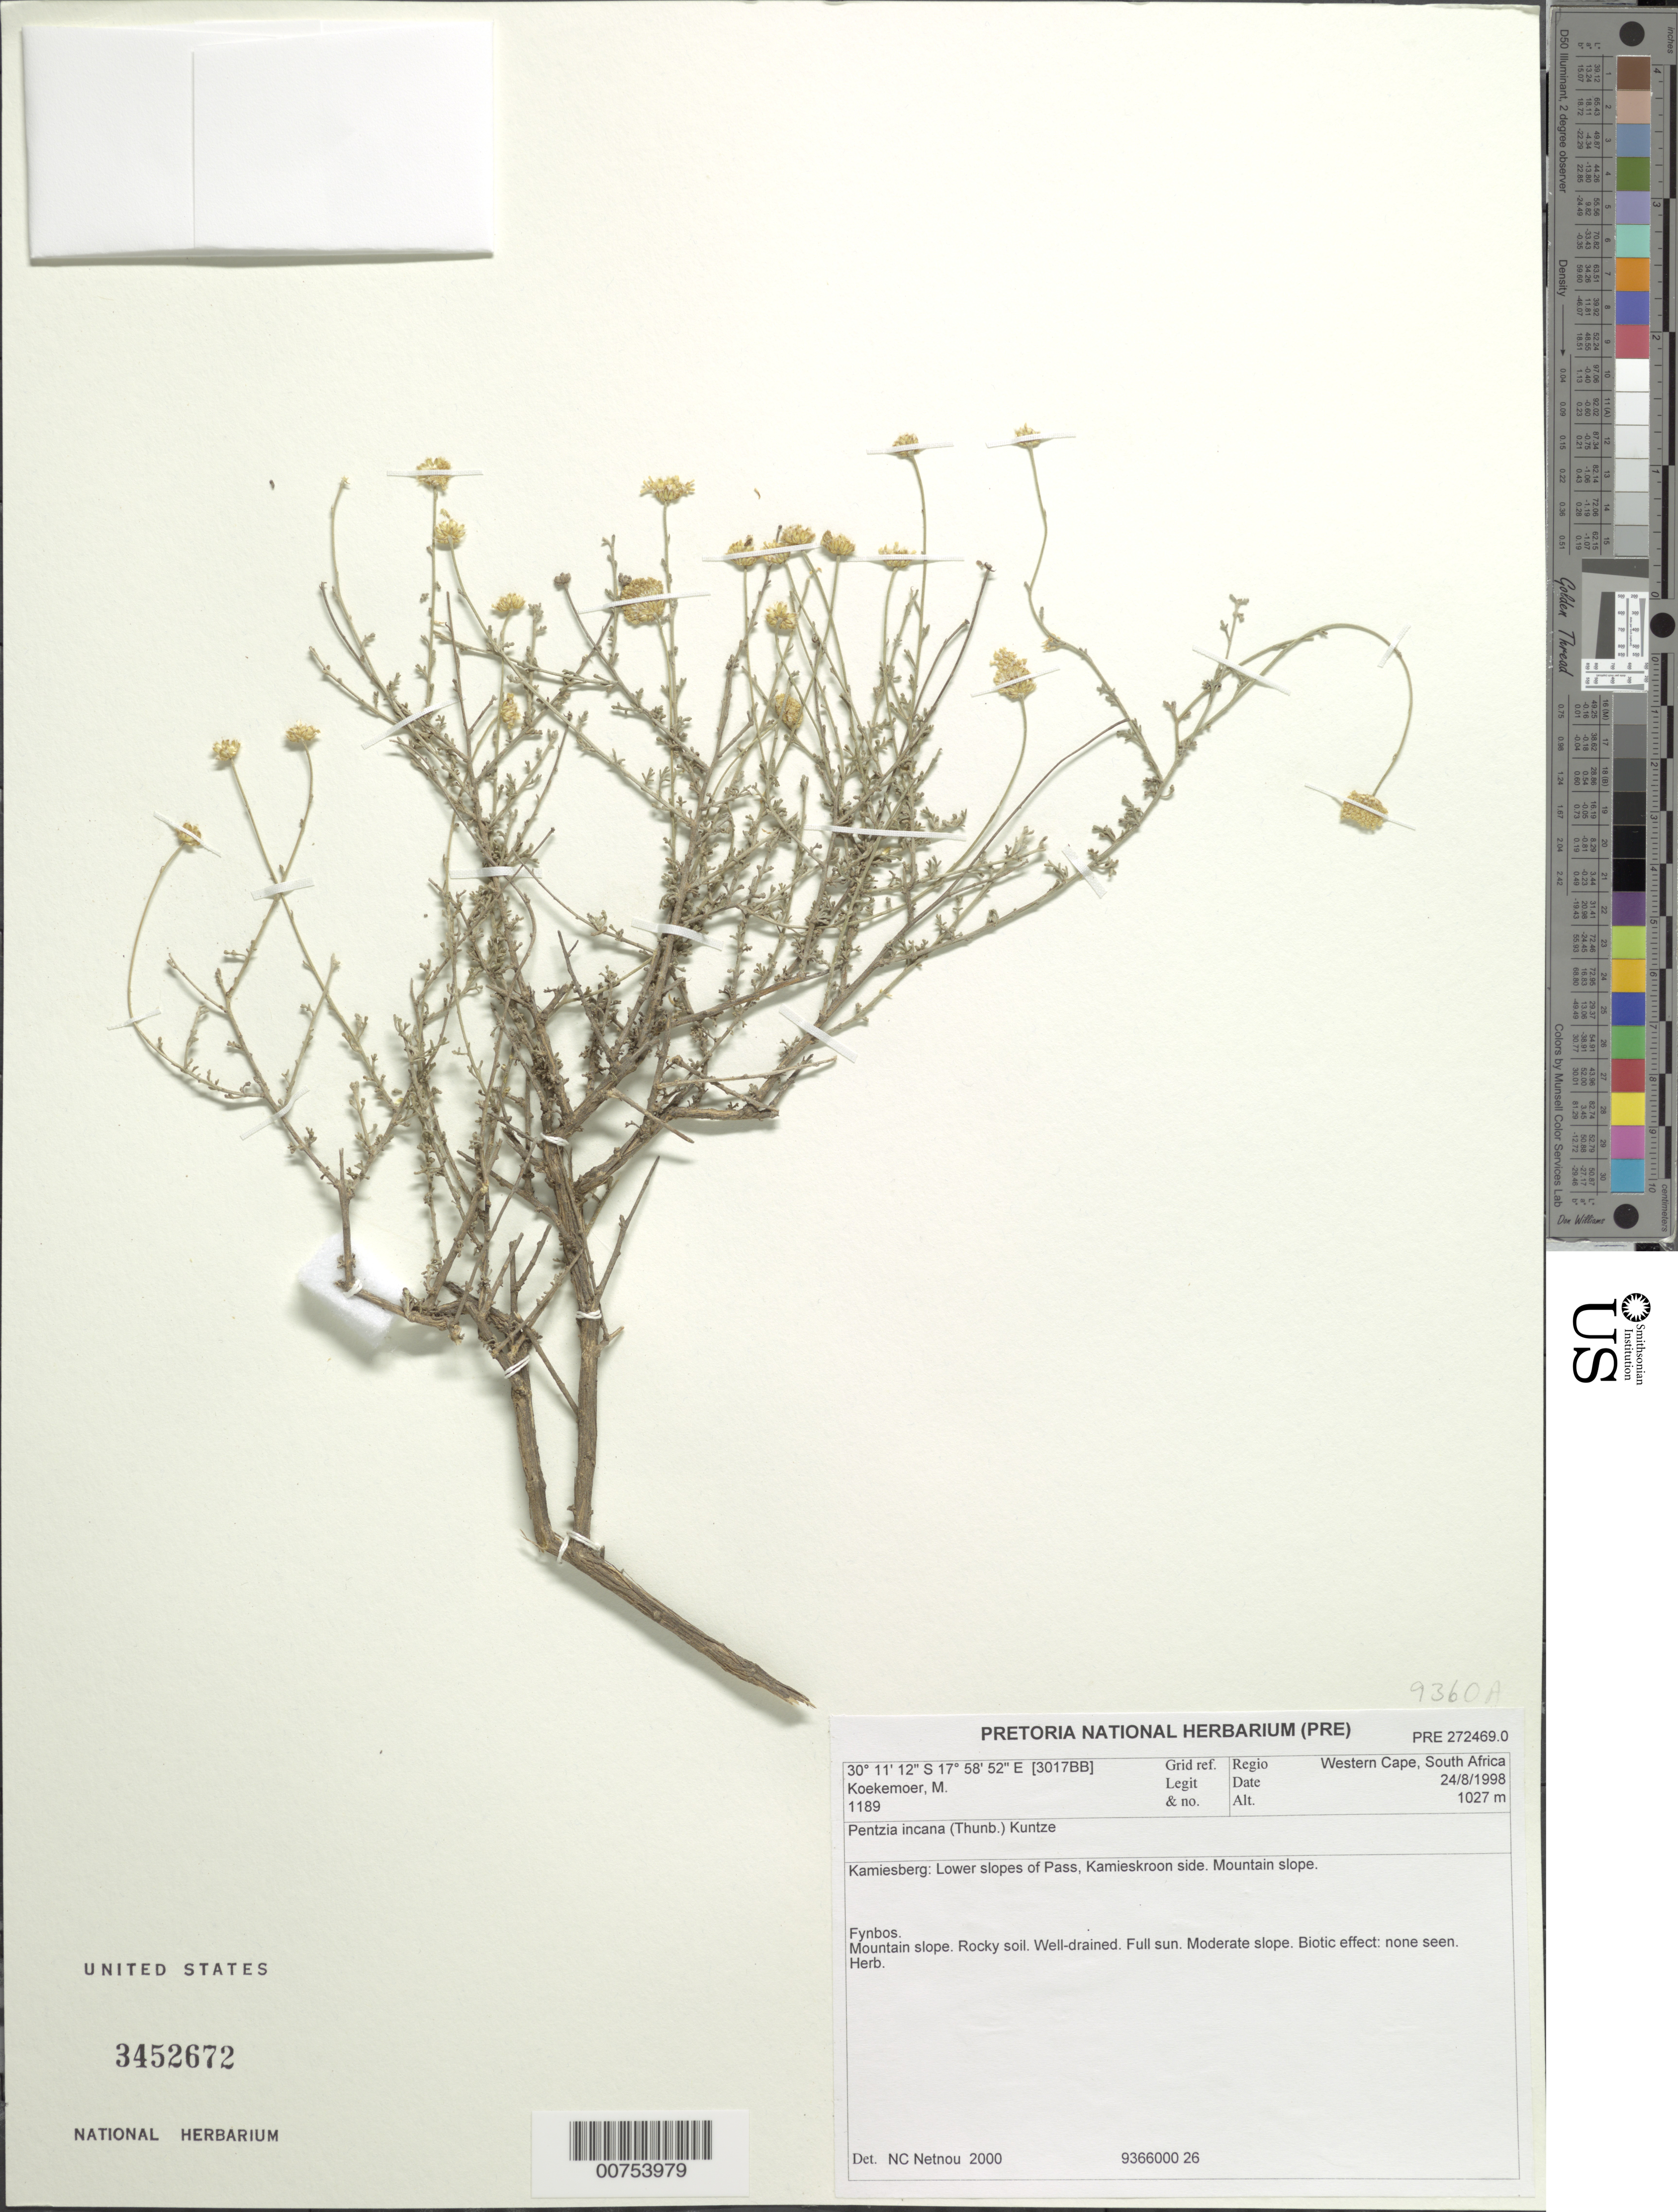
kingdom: Plantae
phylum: Tracheophyta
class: Magnoliopsida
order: Asterales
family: Asteraceae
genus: Pentzia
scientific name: Pentzia incana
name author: (Thunb.) Kuntze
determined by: Netnou, N. C.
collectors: M. Koekemoer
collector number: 1189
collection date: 1998-08-24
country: South Africa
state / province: Western Cape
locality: Kamiesberg, lower slopes of Pass, Kamieskroon side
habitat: Fynbos; mountain slope, rocky soil, well-drained, full sun, moderate slope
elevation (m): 1027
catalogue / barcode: US 3452672